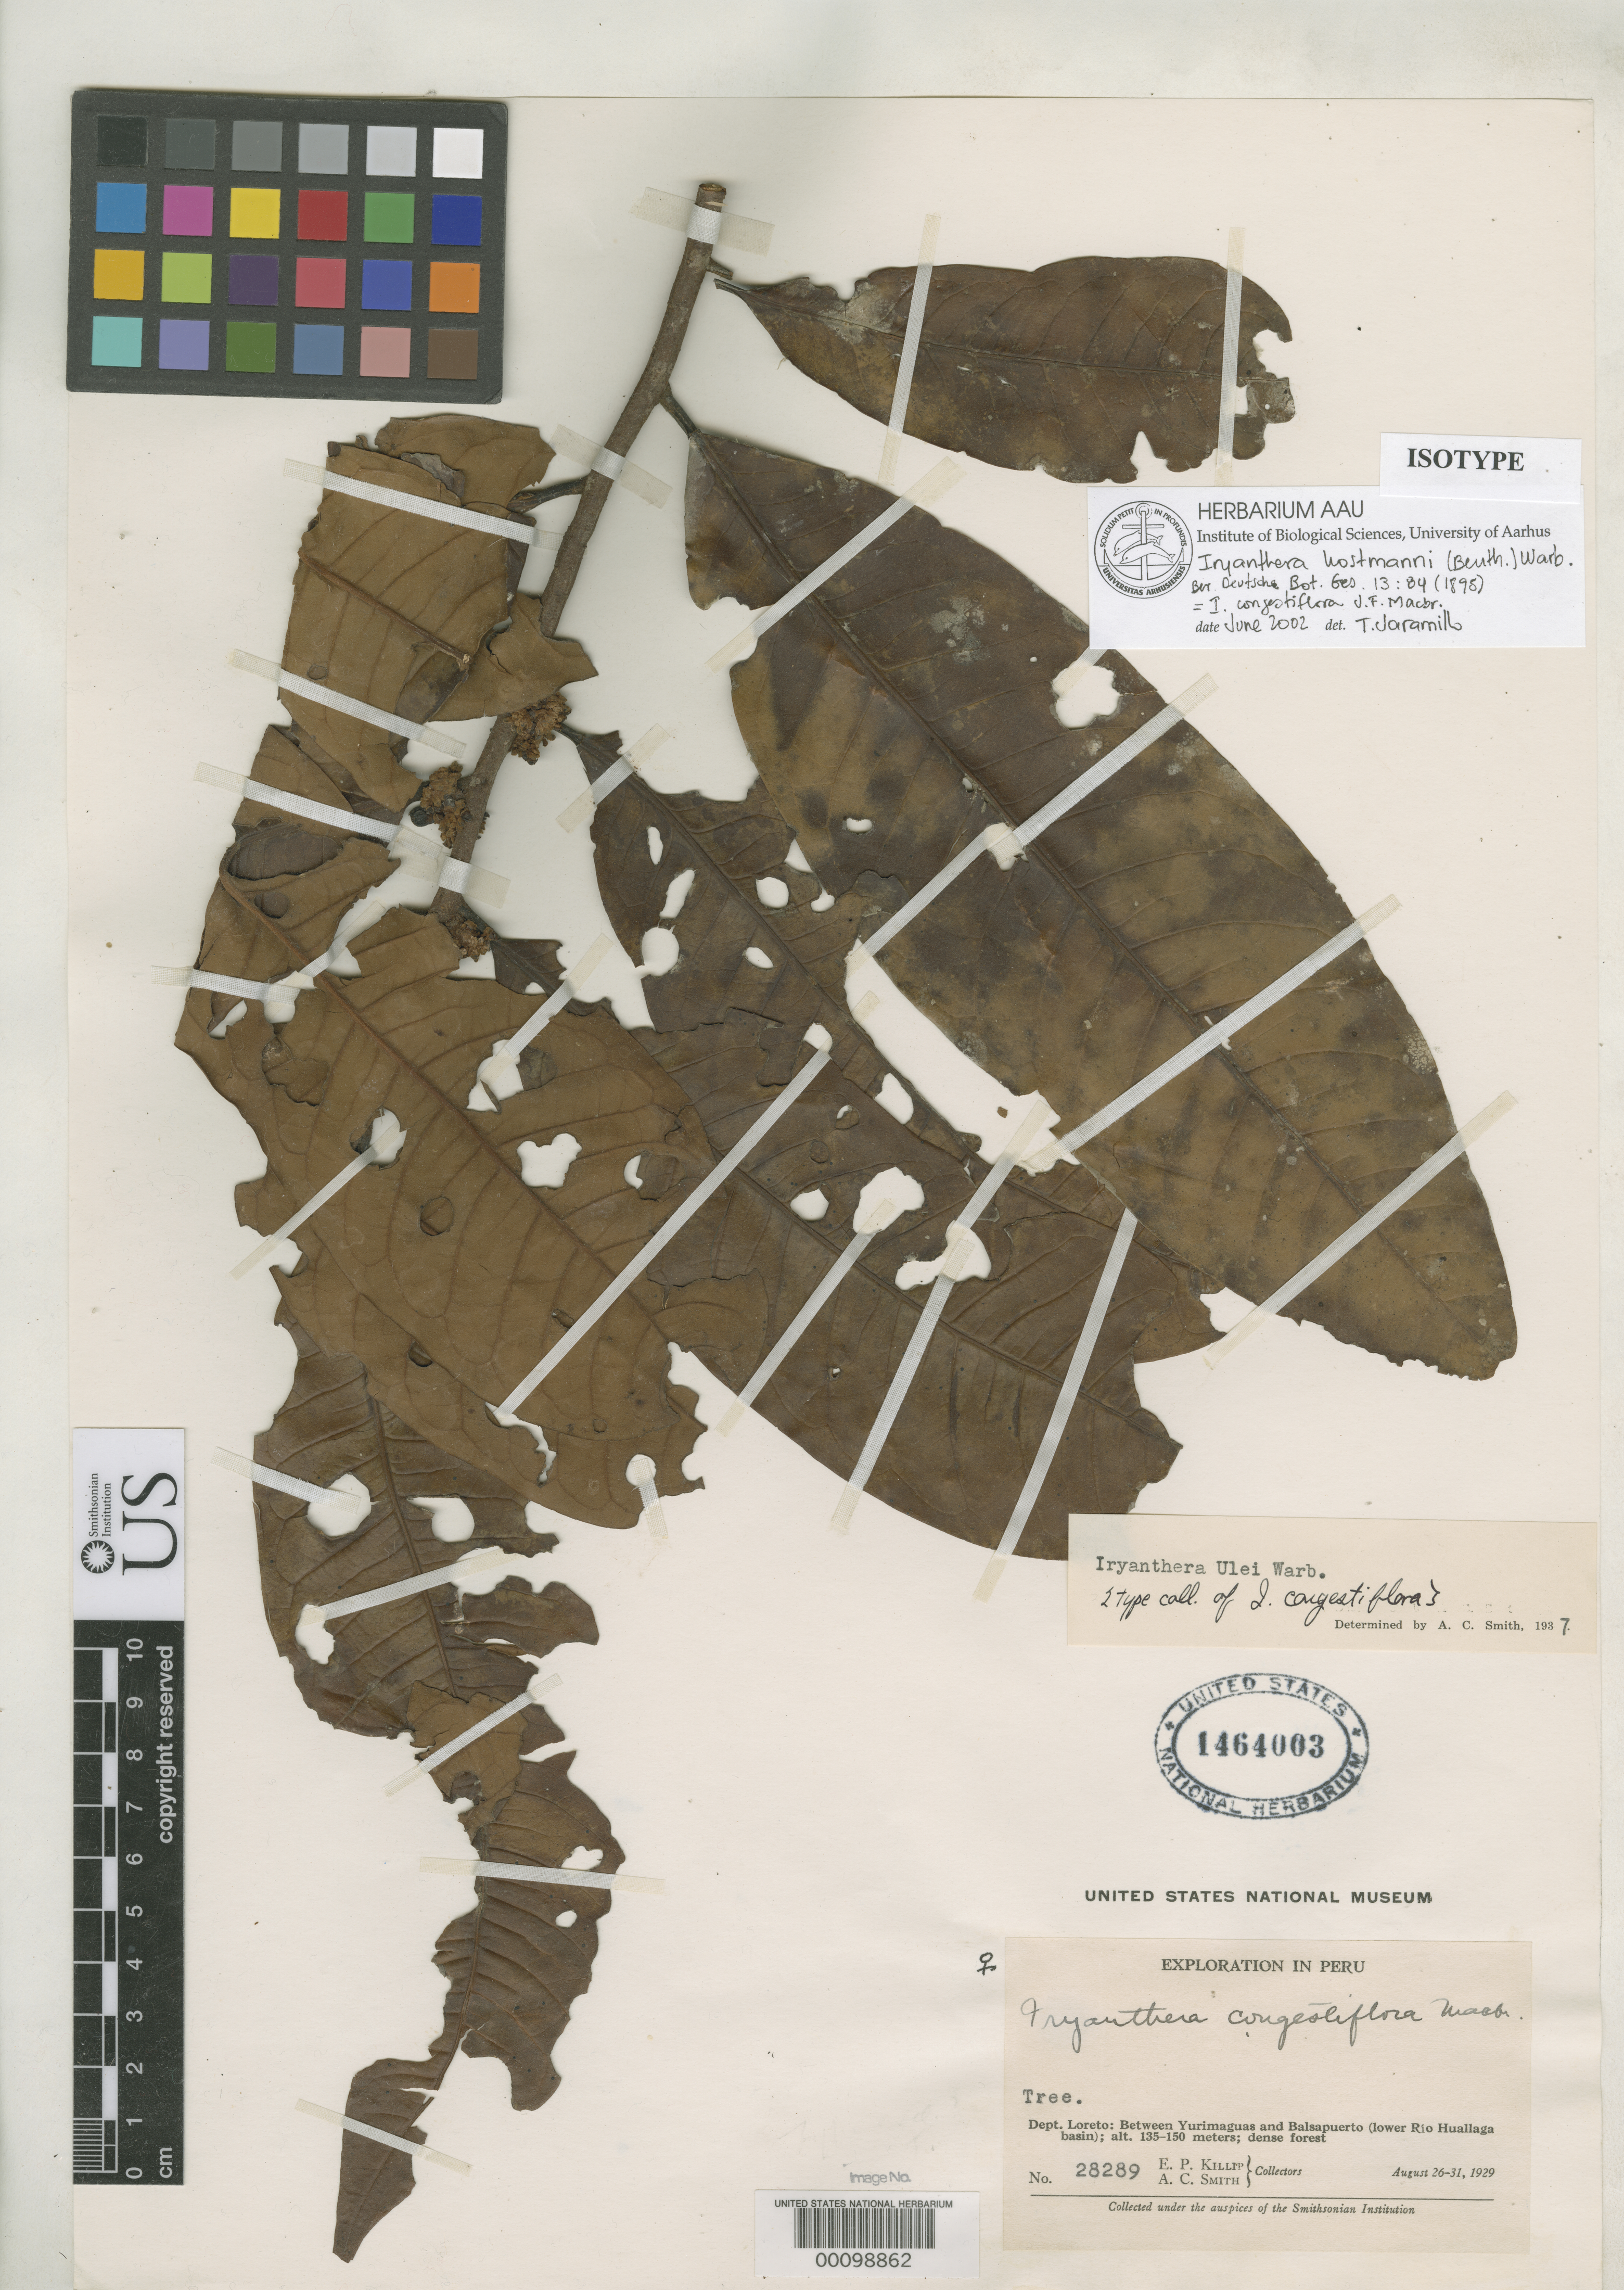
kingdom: Plantae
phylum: Tracheophyta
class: Magnoliopsida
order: Magnoliales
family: Myristicaceae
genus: Iryanthera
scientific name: Iryanthera congestiflora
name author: J.F. Macbr.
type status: Isotype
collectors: E. P. Killip & A. C. Smith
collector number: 28289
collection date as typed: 26 Aug 1929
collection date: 1929-08-26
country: Peru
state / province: Loreto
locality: between Yurimaguas and Balsapuerto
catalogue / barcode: US 1464003